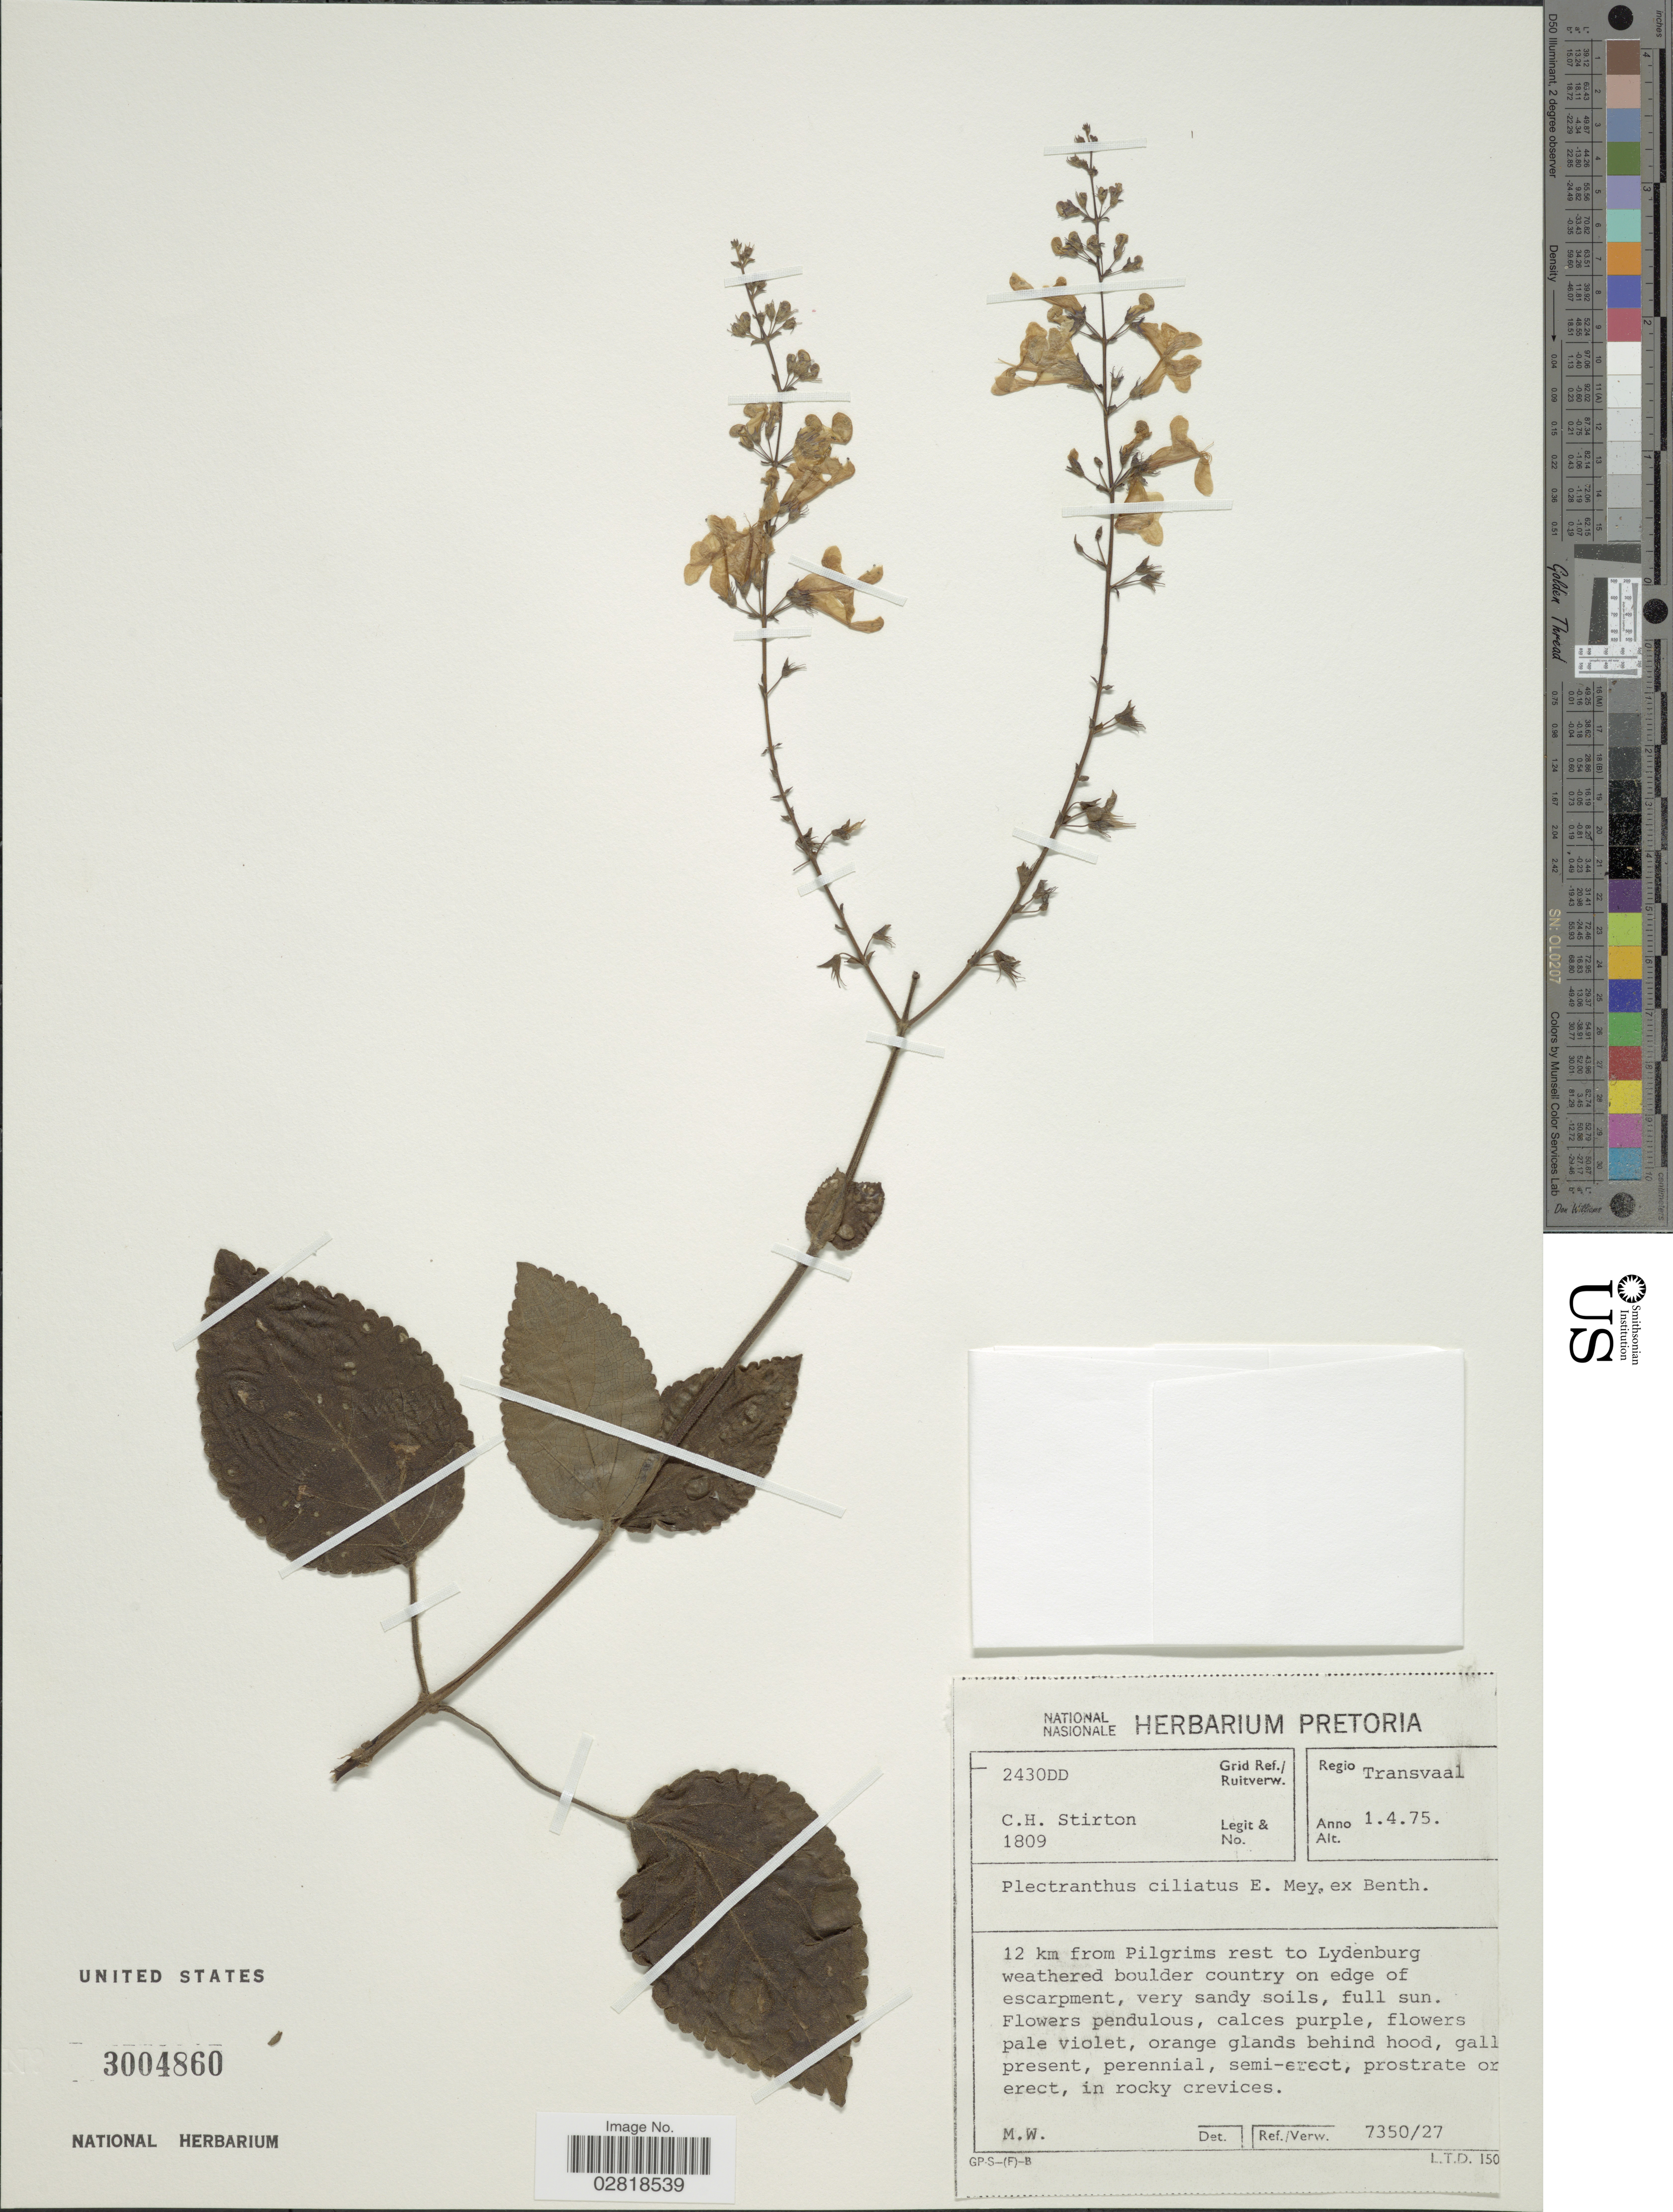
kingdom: Plantae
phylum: Tracheophyta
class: Magnoliopsida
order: Lamiales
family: Lamiaceae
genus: Plectranthus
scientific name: Plectranthus ciliatus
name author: E. Mey.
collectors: C. H. Stirton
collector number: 1809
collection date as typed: Transcribed d/m/y: 1/4/75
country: South Africa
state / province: Mpumalanga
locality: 2430DD Grid Ref./ Ruitverw. Regio Transvaal. 12 km from Pilgrims rest to Lydenburg weathered boulder country on edge of escarpment.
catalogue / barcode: US 3004860